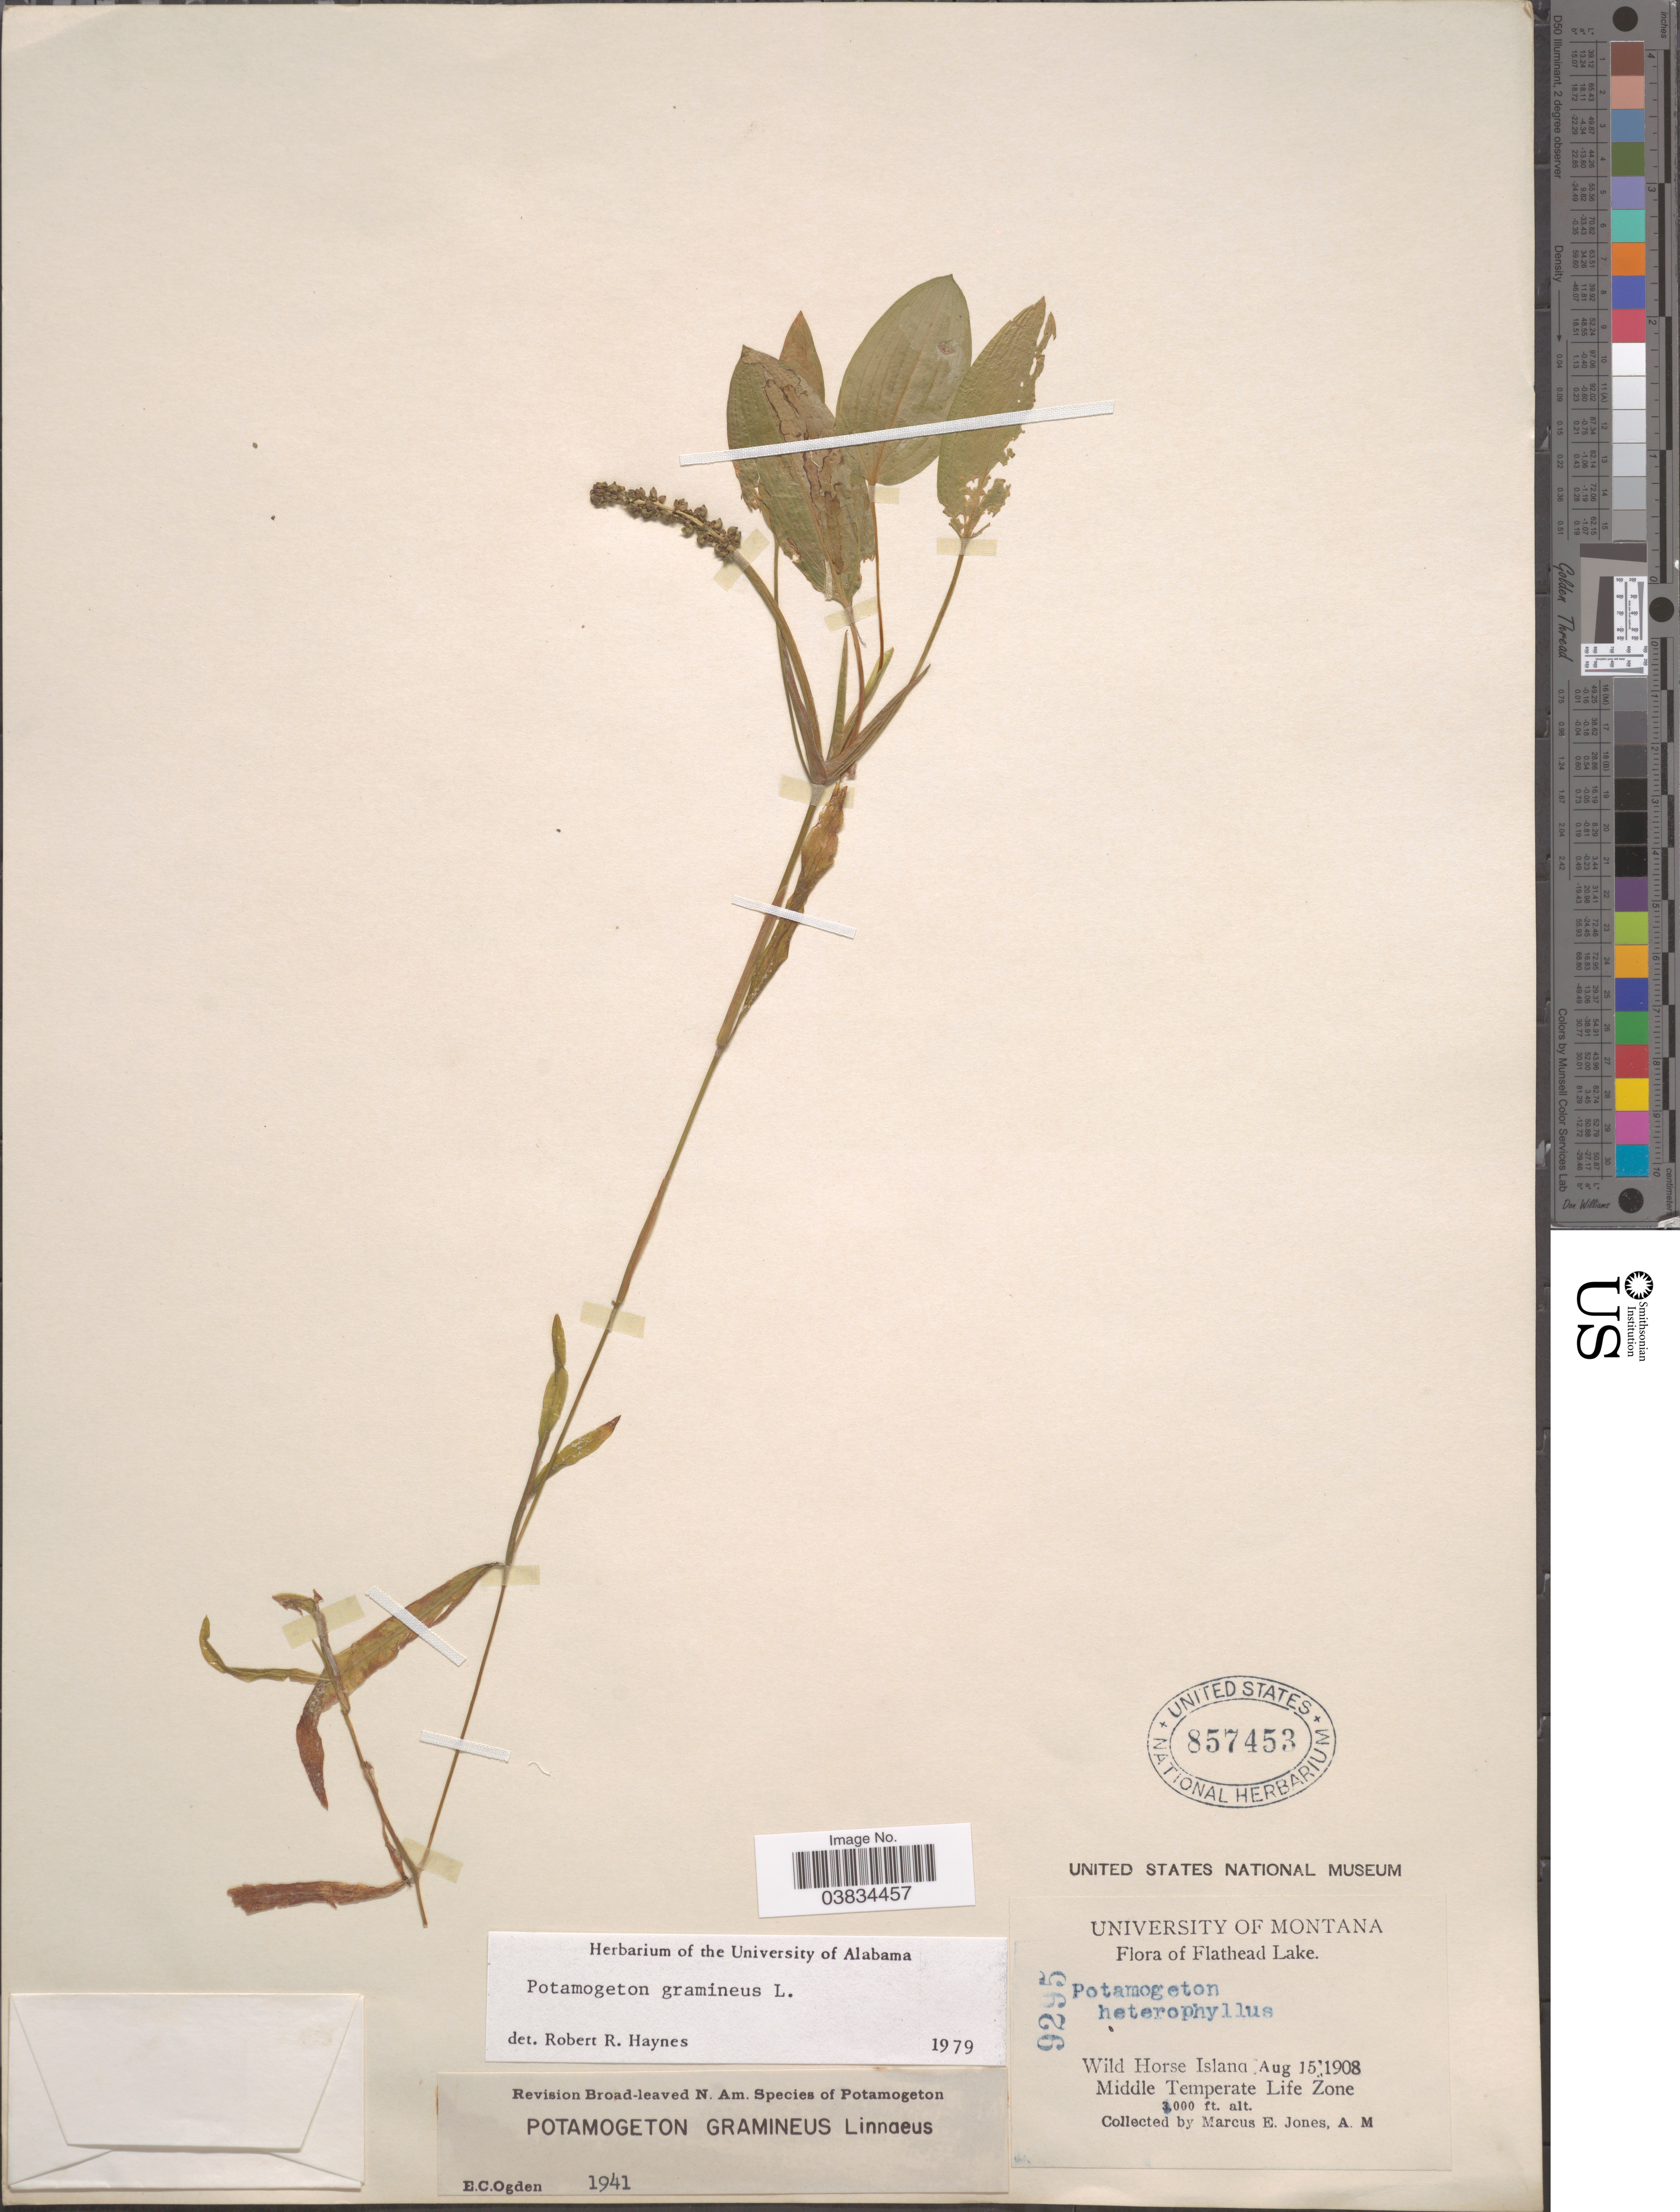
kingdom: Plantae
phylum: Tracheophyta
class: Liliopsida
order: Alismatales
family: Potamogetonaceae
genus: Potamogeton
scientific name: Potamogeton gramineus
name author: L.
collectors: M. E. Jones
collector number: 9295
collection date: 1908-08-15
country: United States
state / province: Montana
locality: Flathead Lake. Wild Horse Island, Middle Temperate Life Zone.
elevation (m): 914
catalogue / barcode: US 857453